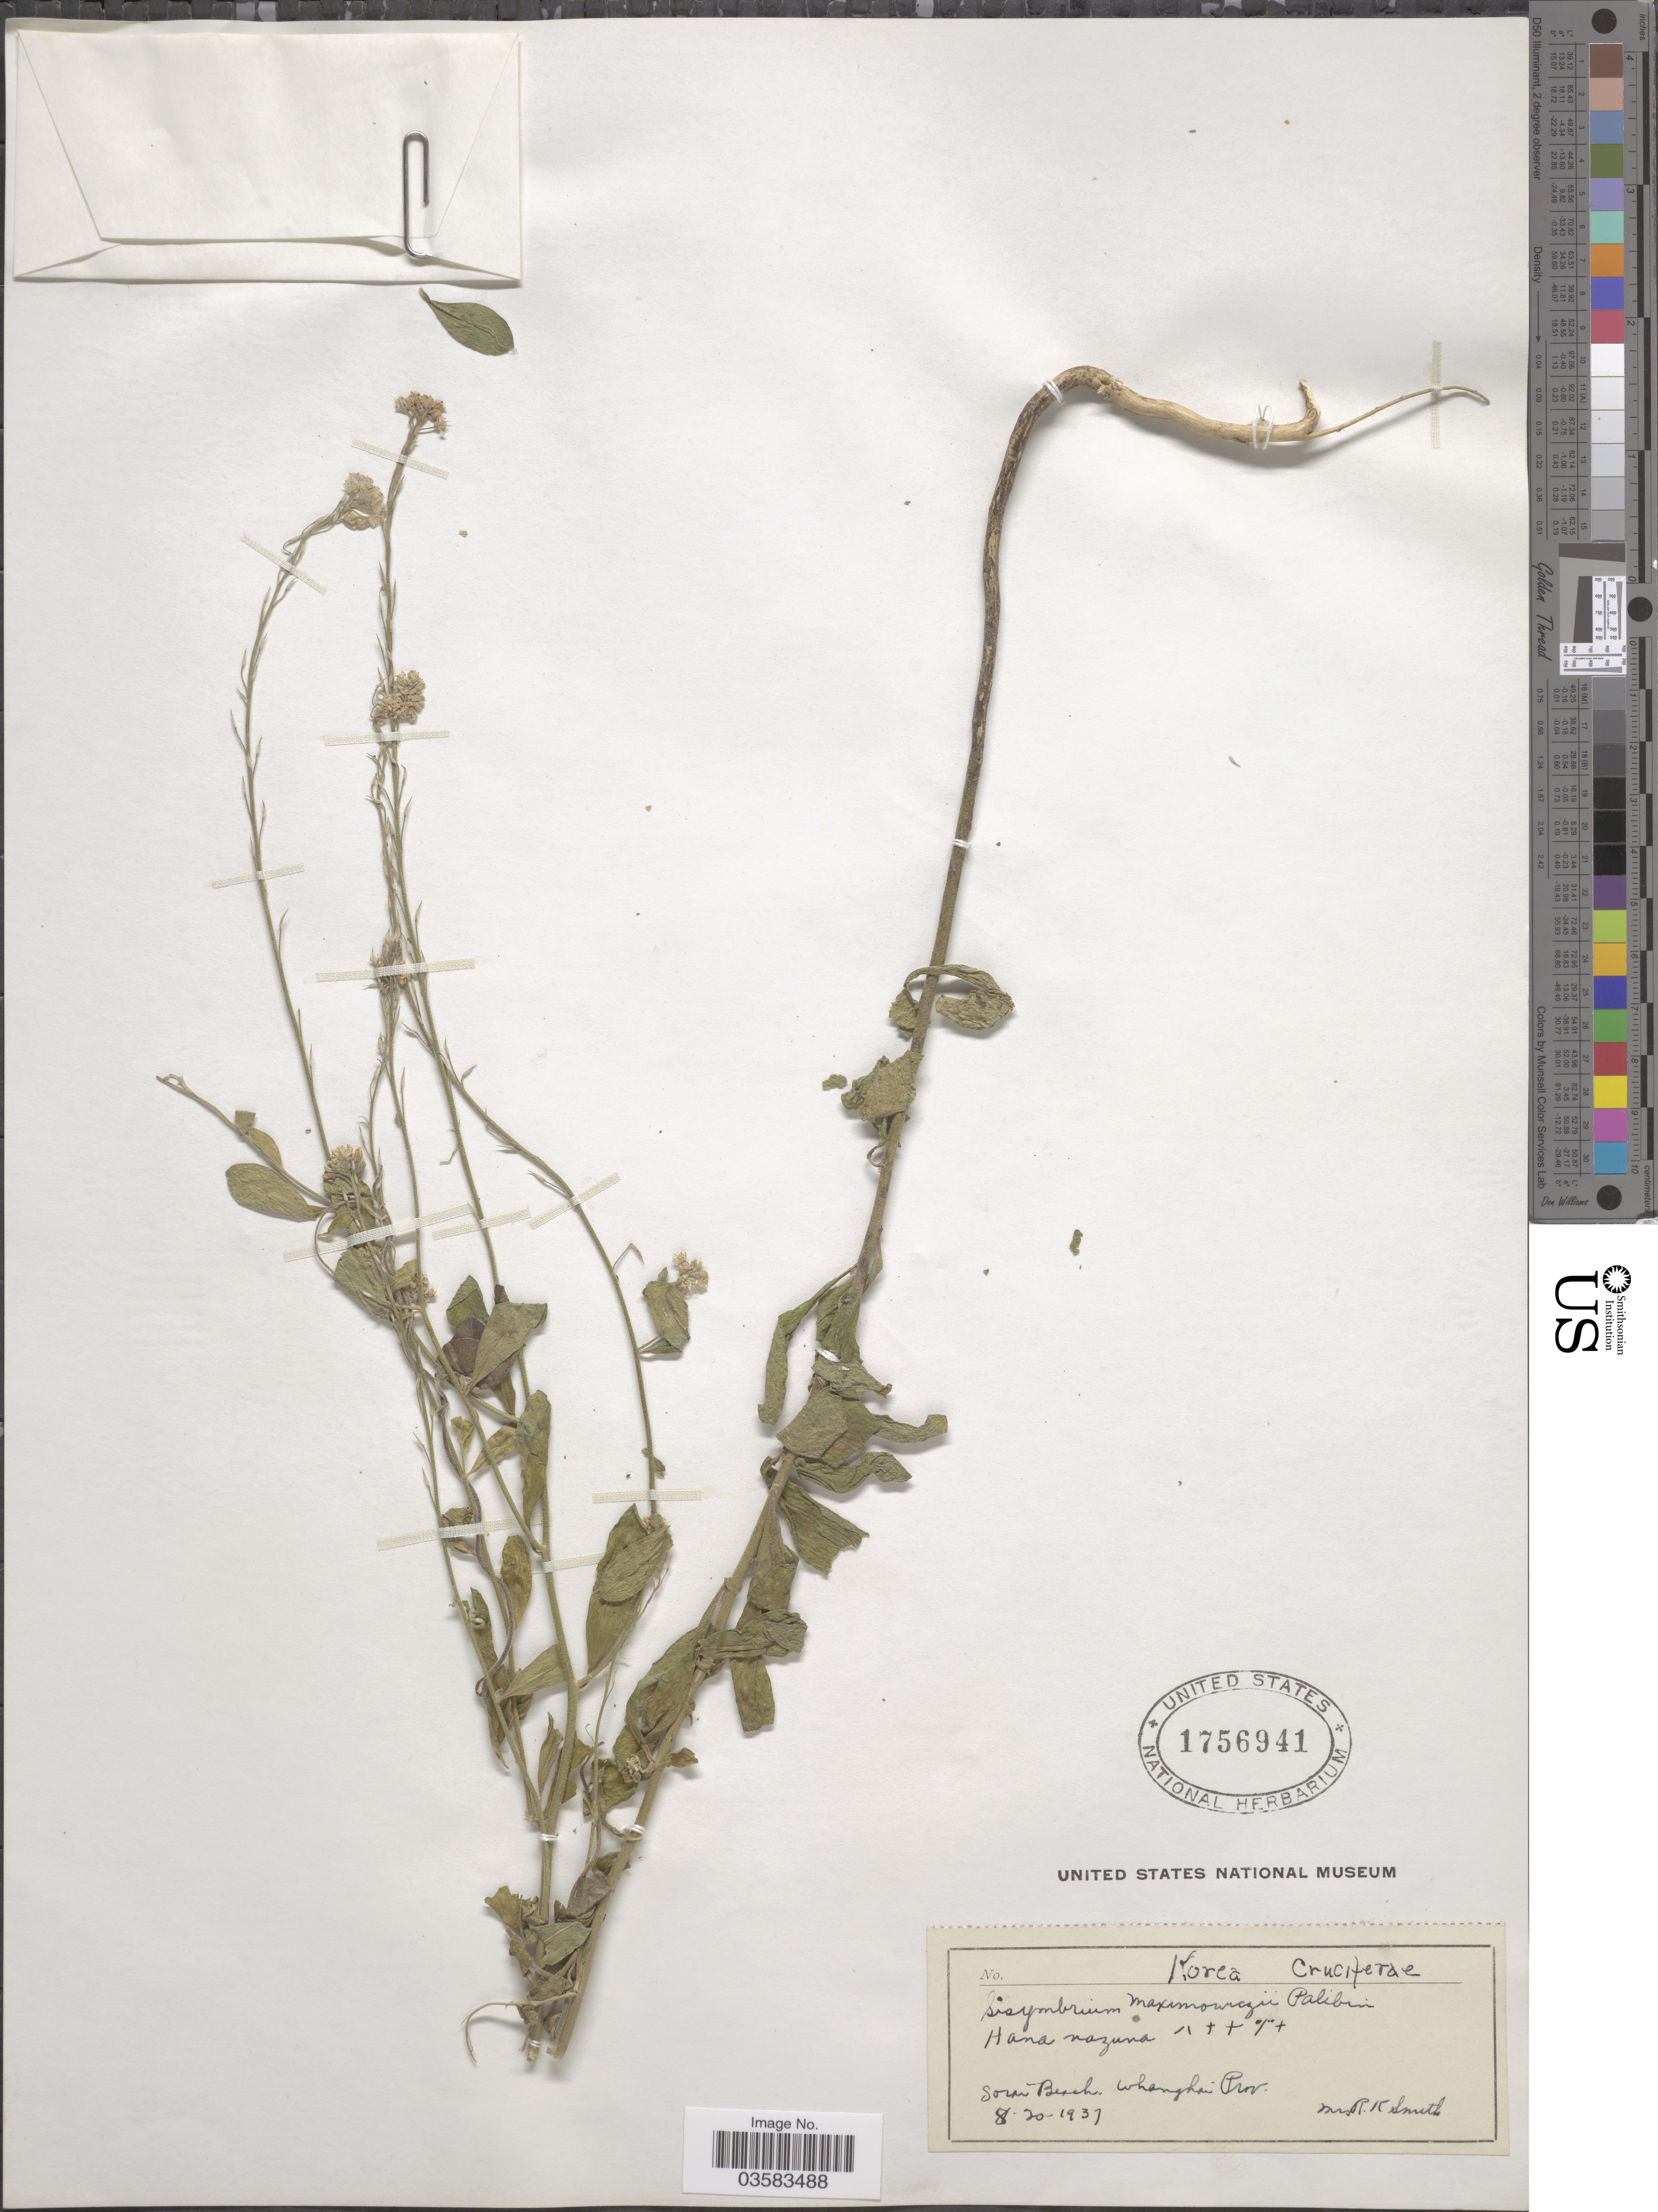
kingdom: Plantae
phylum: Tracheophyta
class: Magnoliopsida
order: Brassicales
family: Brassicaceae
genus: Sisymbrium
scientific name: Sisymbrium maximowiczii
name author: Palib.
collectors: Mrs. R. K. Smith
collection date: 1937-08-20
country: North Korea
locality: Sorai Beach, Whanghai Prov.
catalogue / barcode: US 1756941